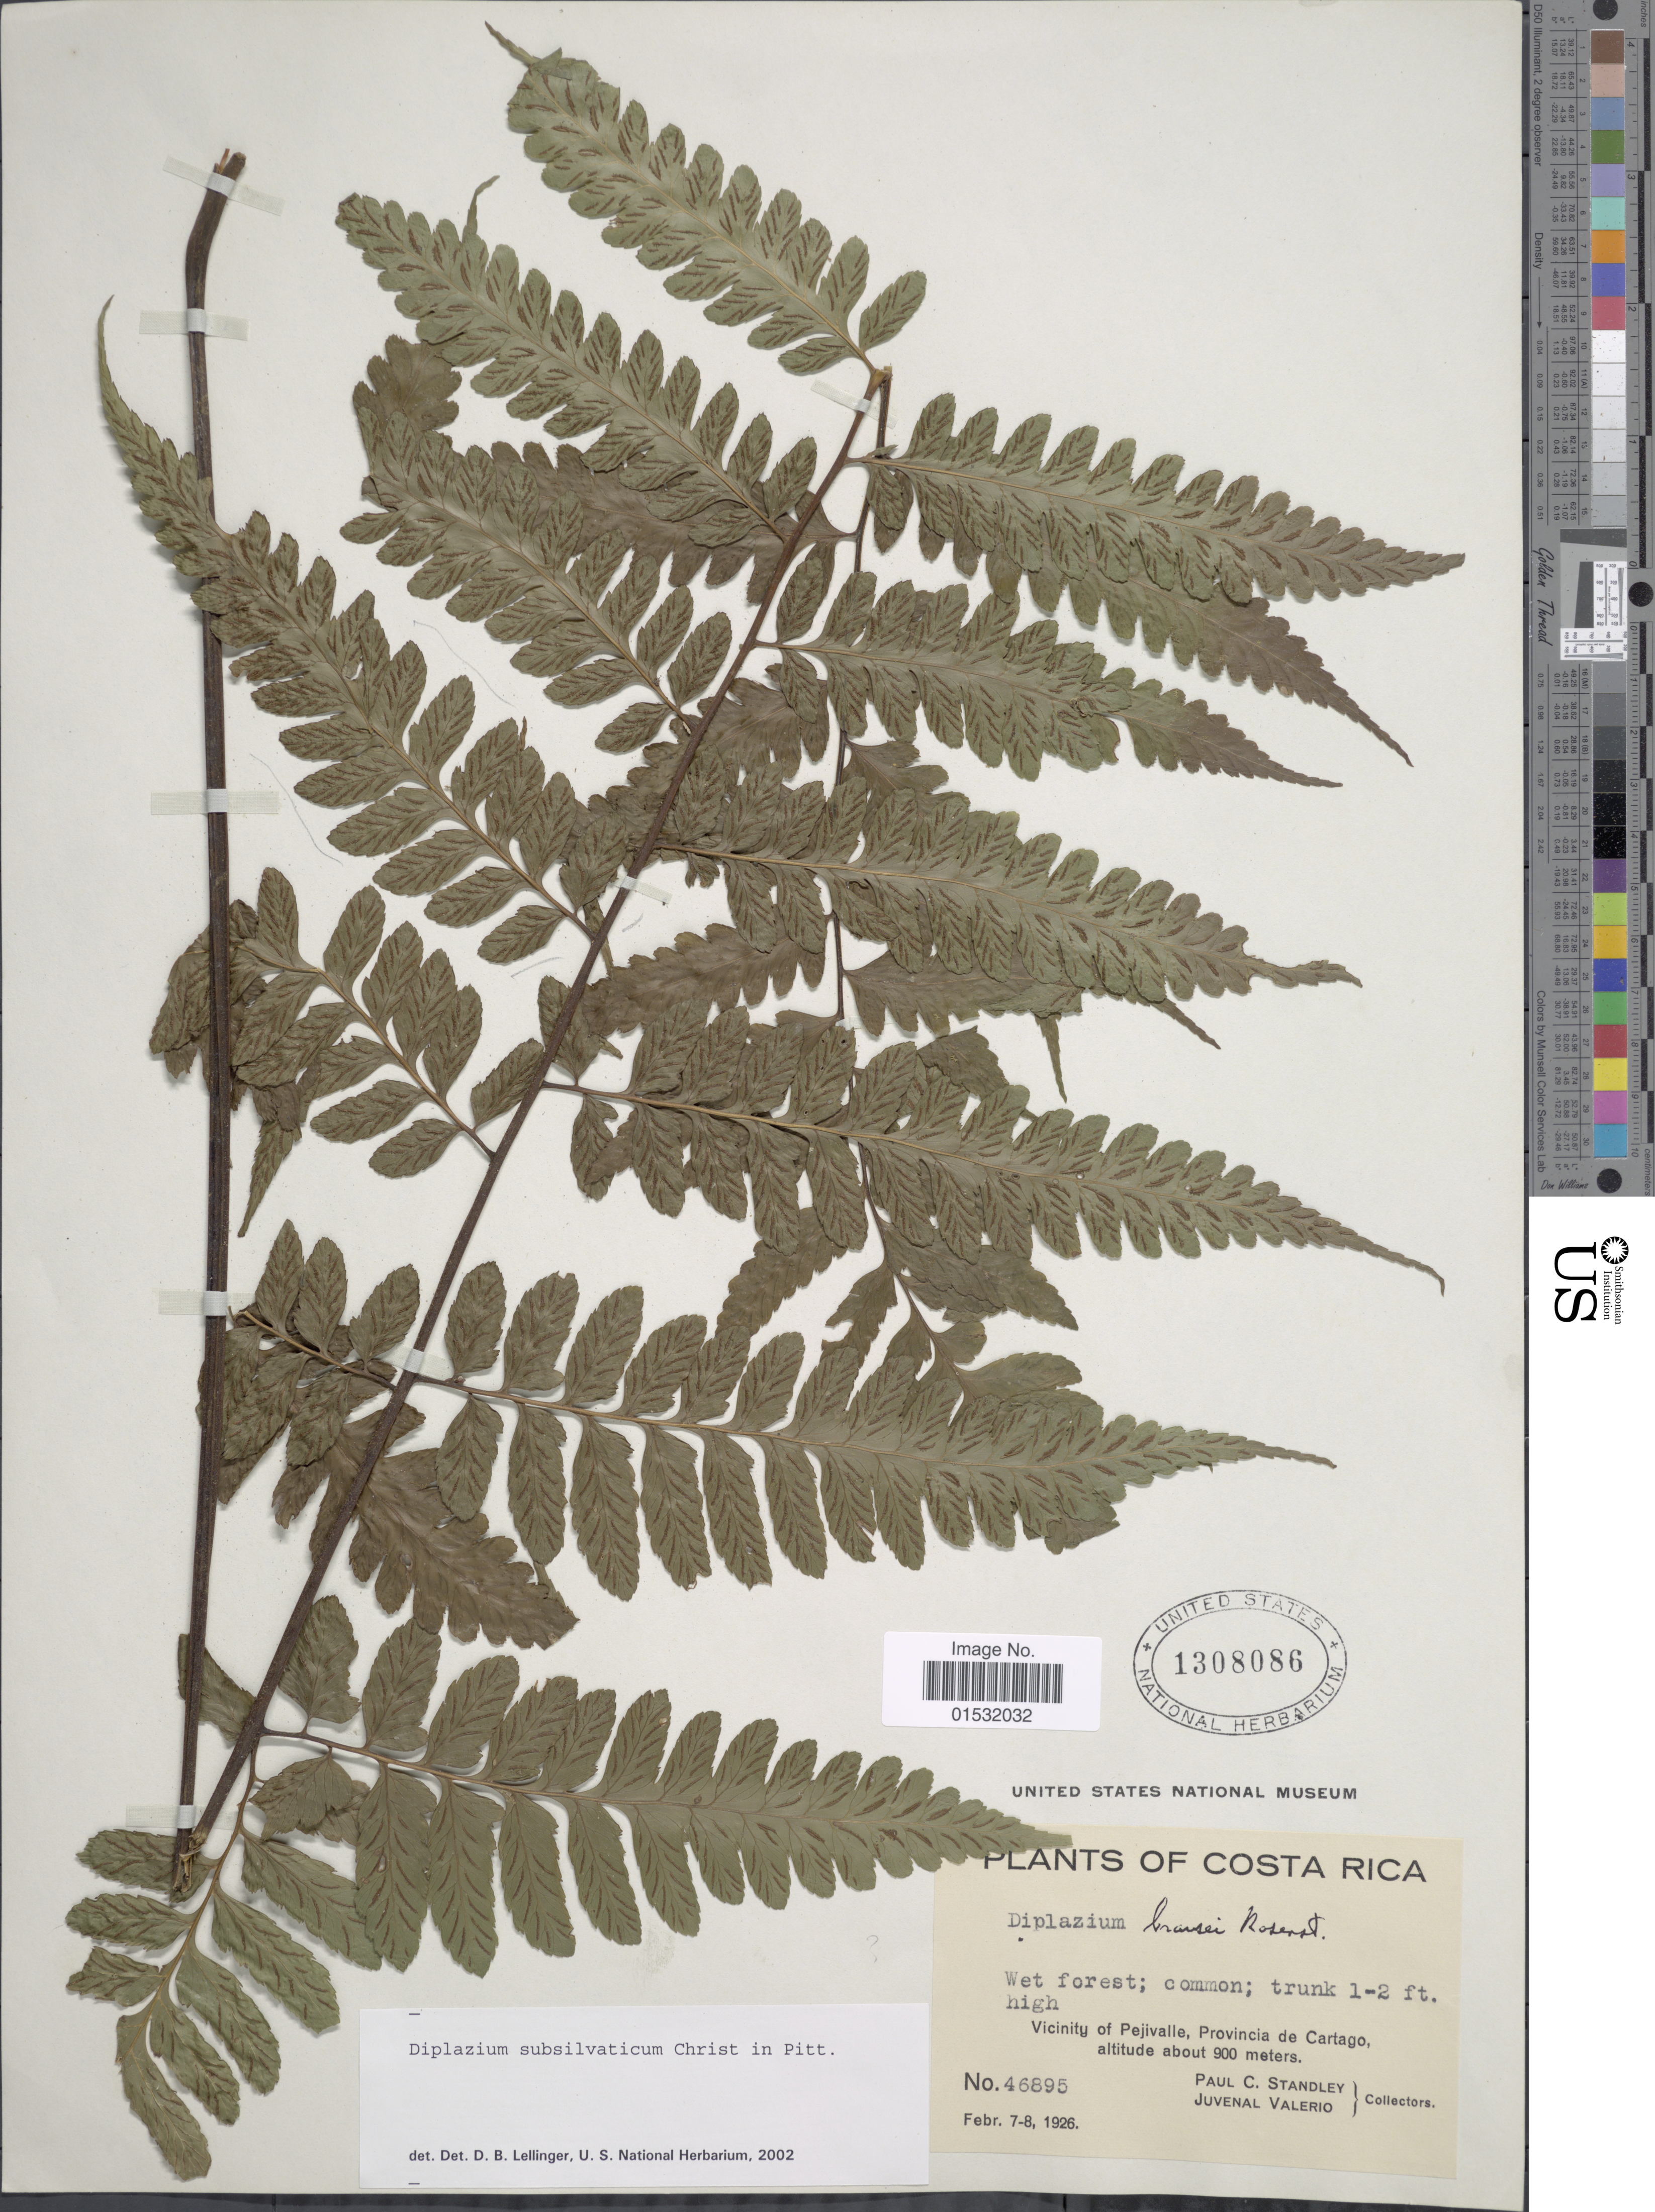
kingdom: Plantae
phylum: Tracheophyta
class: Polypodiopsida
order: Polypodiales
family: Athyriaceae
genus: Diplazium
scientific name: Diplazium subsilvaticum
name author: Christ in Pittier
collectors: P. C. Standley & J. Valerio R.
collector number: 46895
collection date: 1926-02-07/1926-02-08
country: Costa Rica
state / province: Cartago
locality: Vicinity of Pejivalle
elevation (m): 900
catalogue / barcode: US 1308086